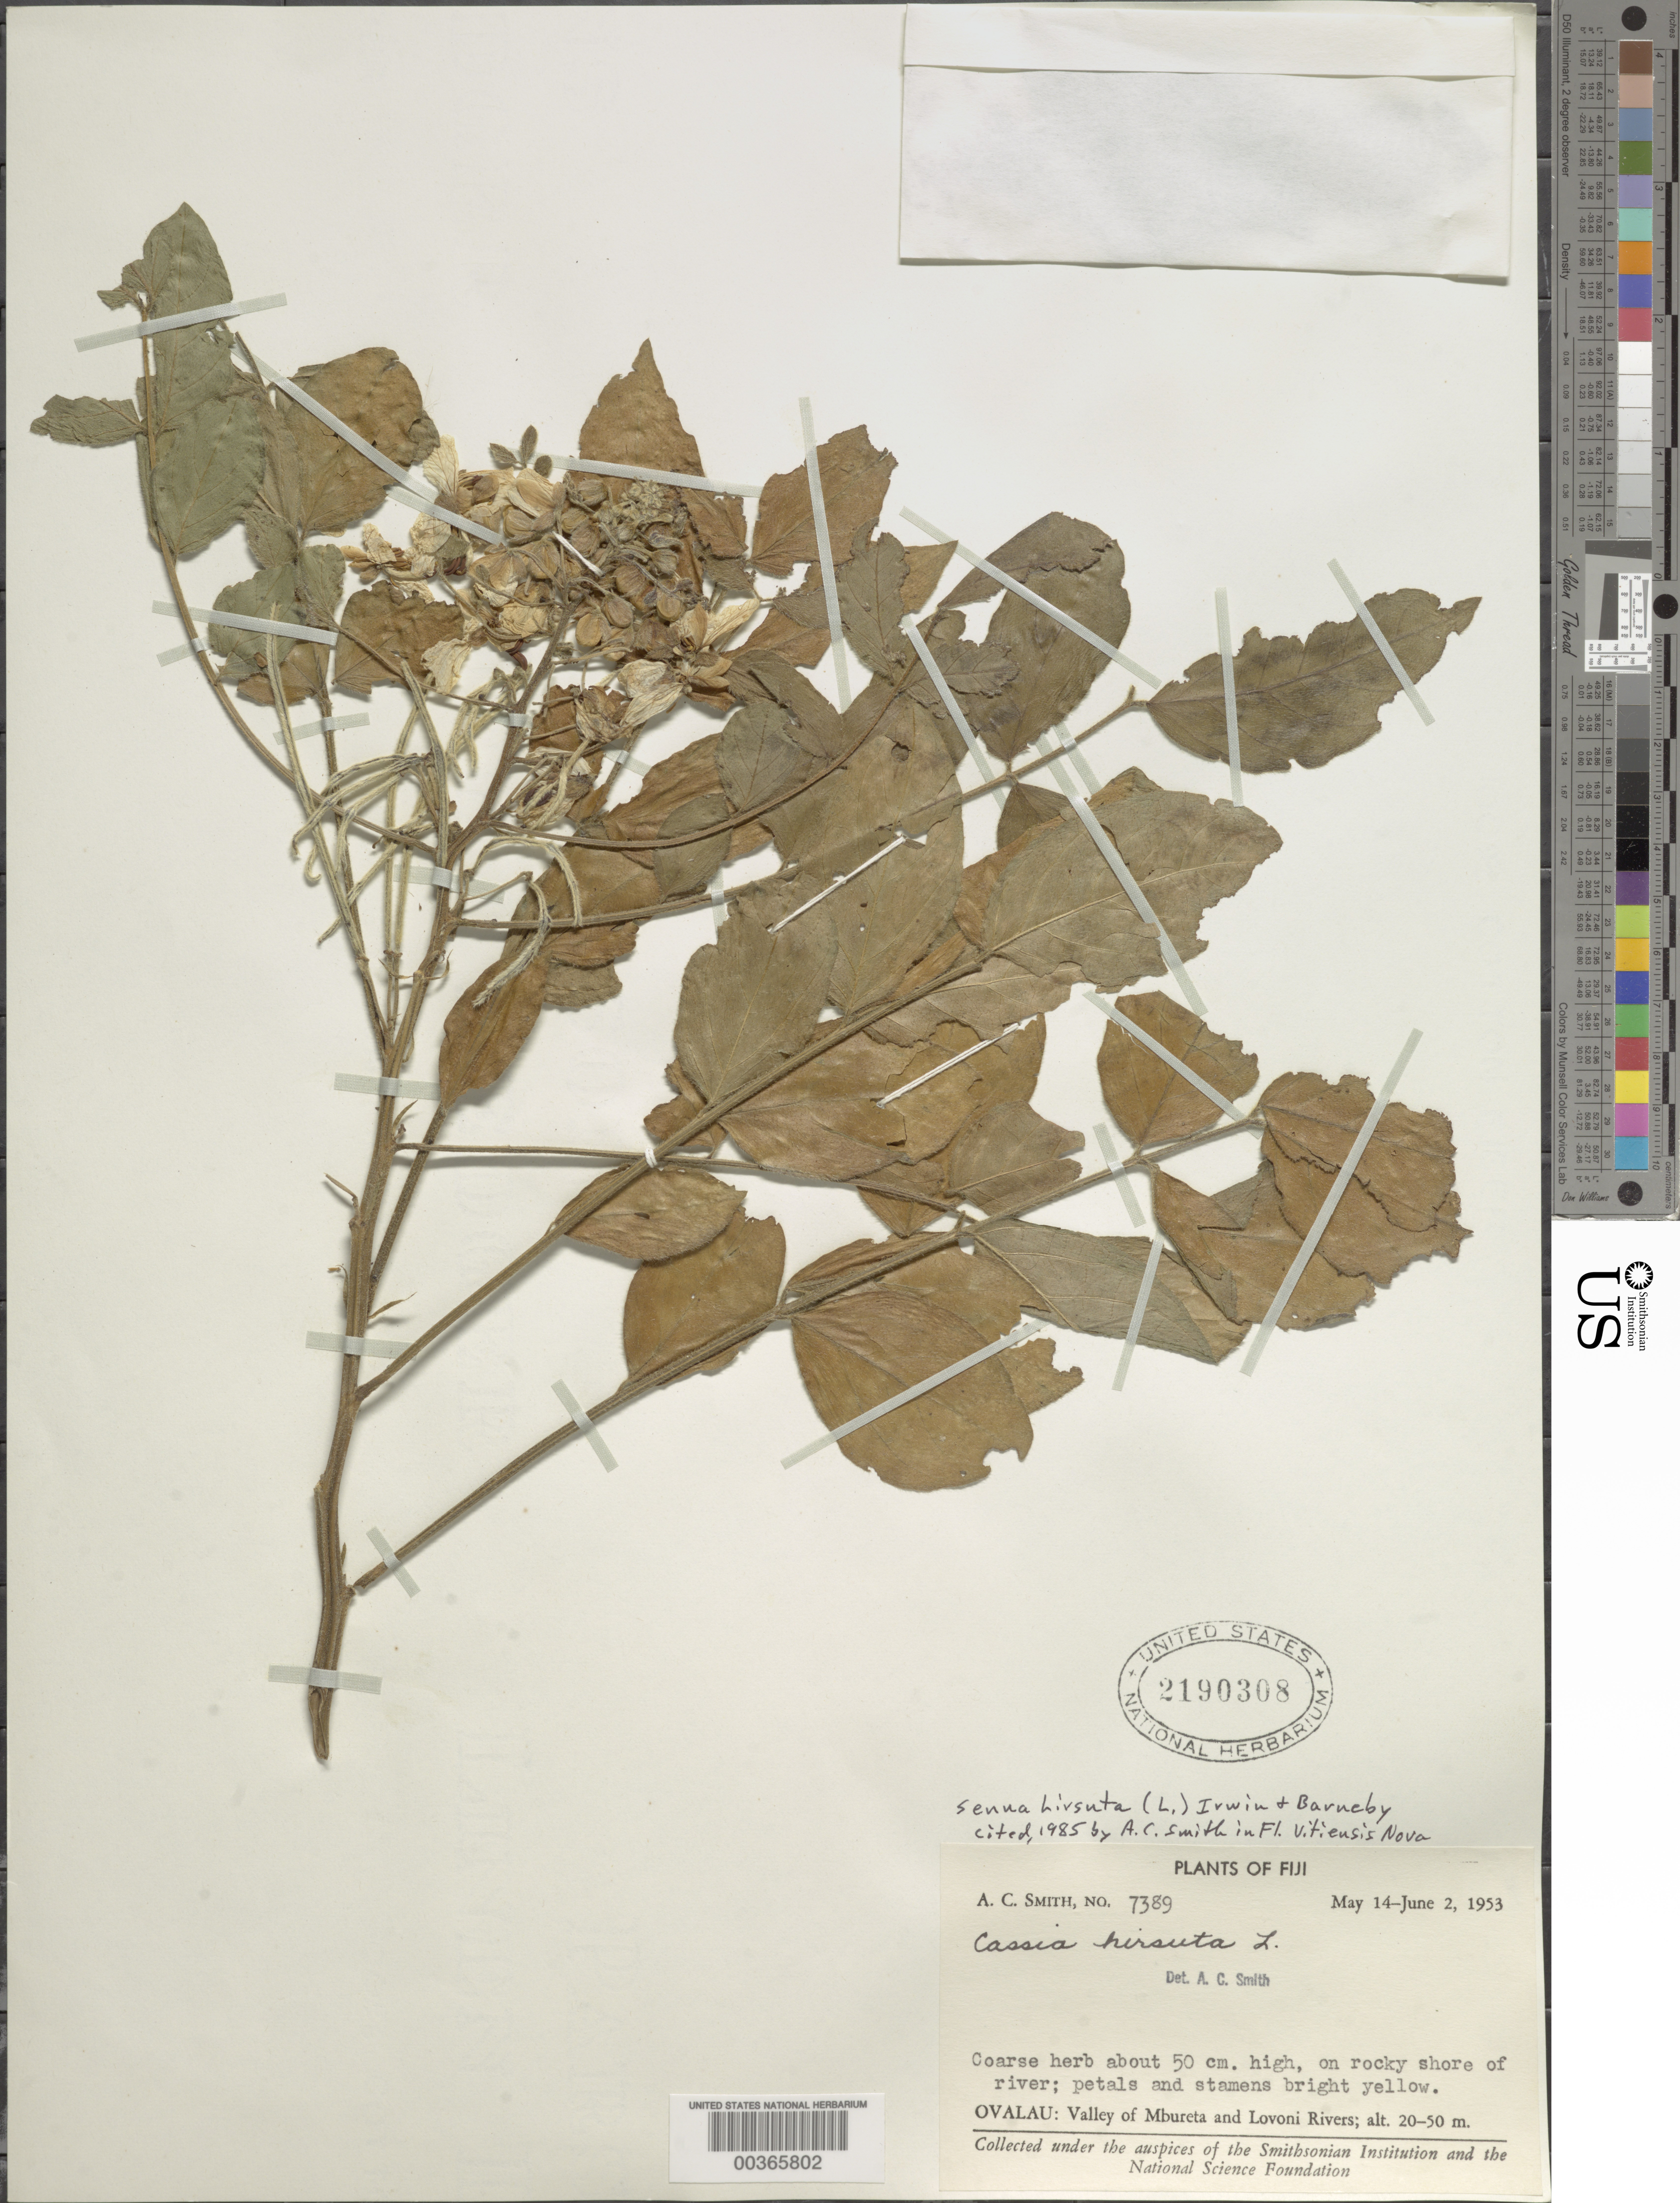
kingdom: Plantae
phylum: Tracheophyta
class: Magnoliopsida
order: Fabales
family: Fabaceae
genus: Senna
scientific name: Senna hirsuta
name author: (L.) H.S. Irwin & Barneby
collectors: A. C. Smith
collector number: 7389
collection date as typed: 14 May 1953 to 02 Jun 1953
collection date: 1953-05-14/1953-06-02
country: Fiji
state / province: Eastern Division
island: Ovalau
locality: Valley of mbureta and lovoni rivers.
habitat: Rocky shore of river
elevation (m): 20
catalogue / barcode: US 2190308